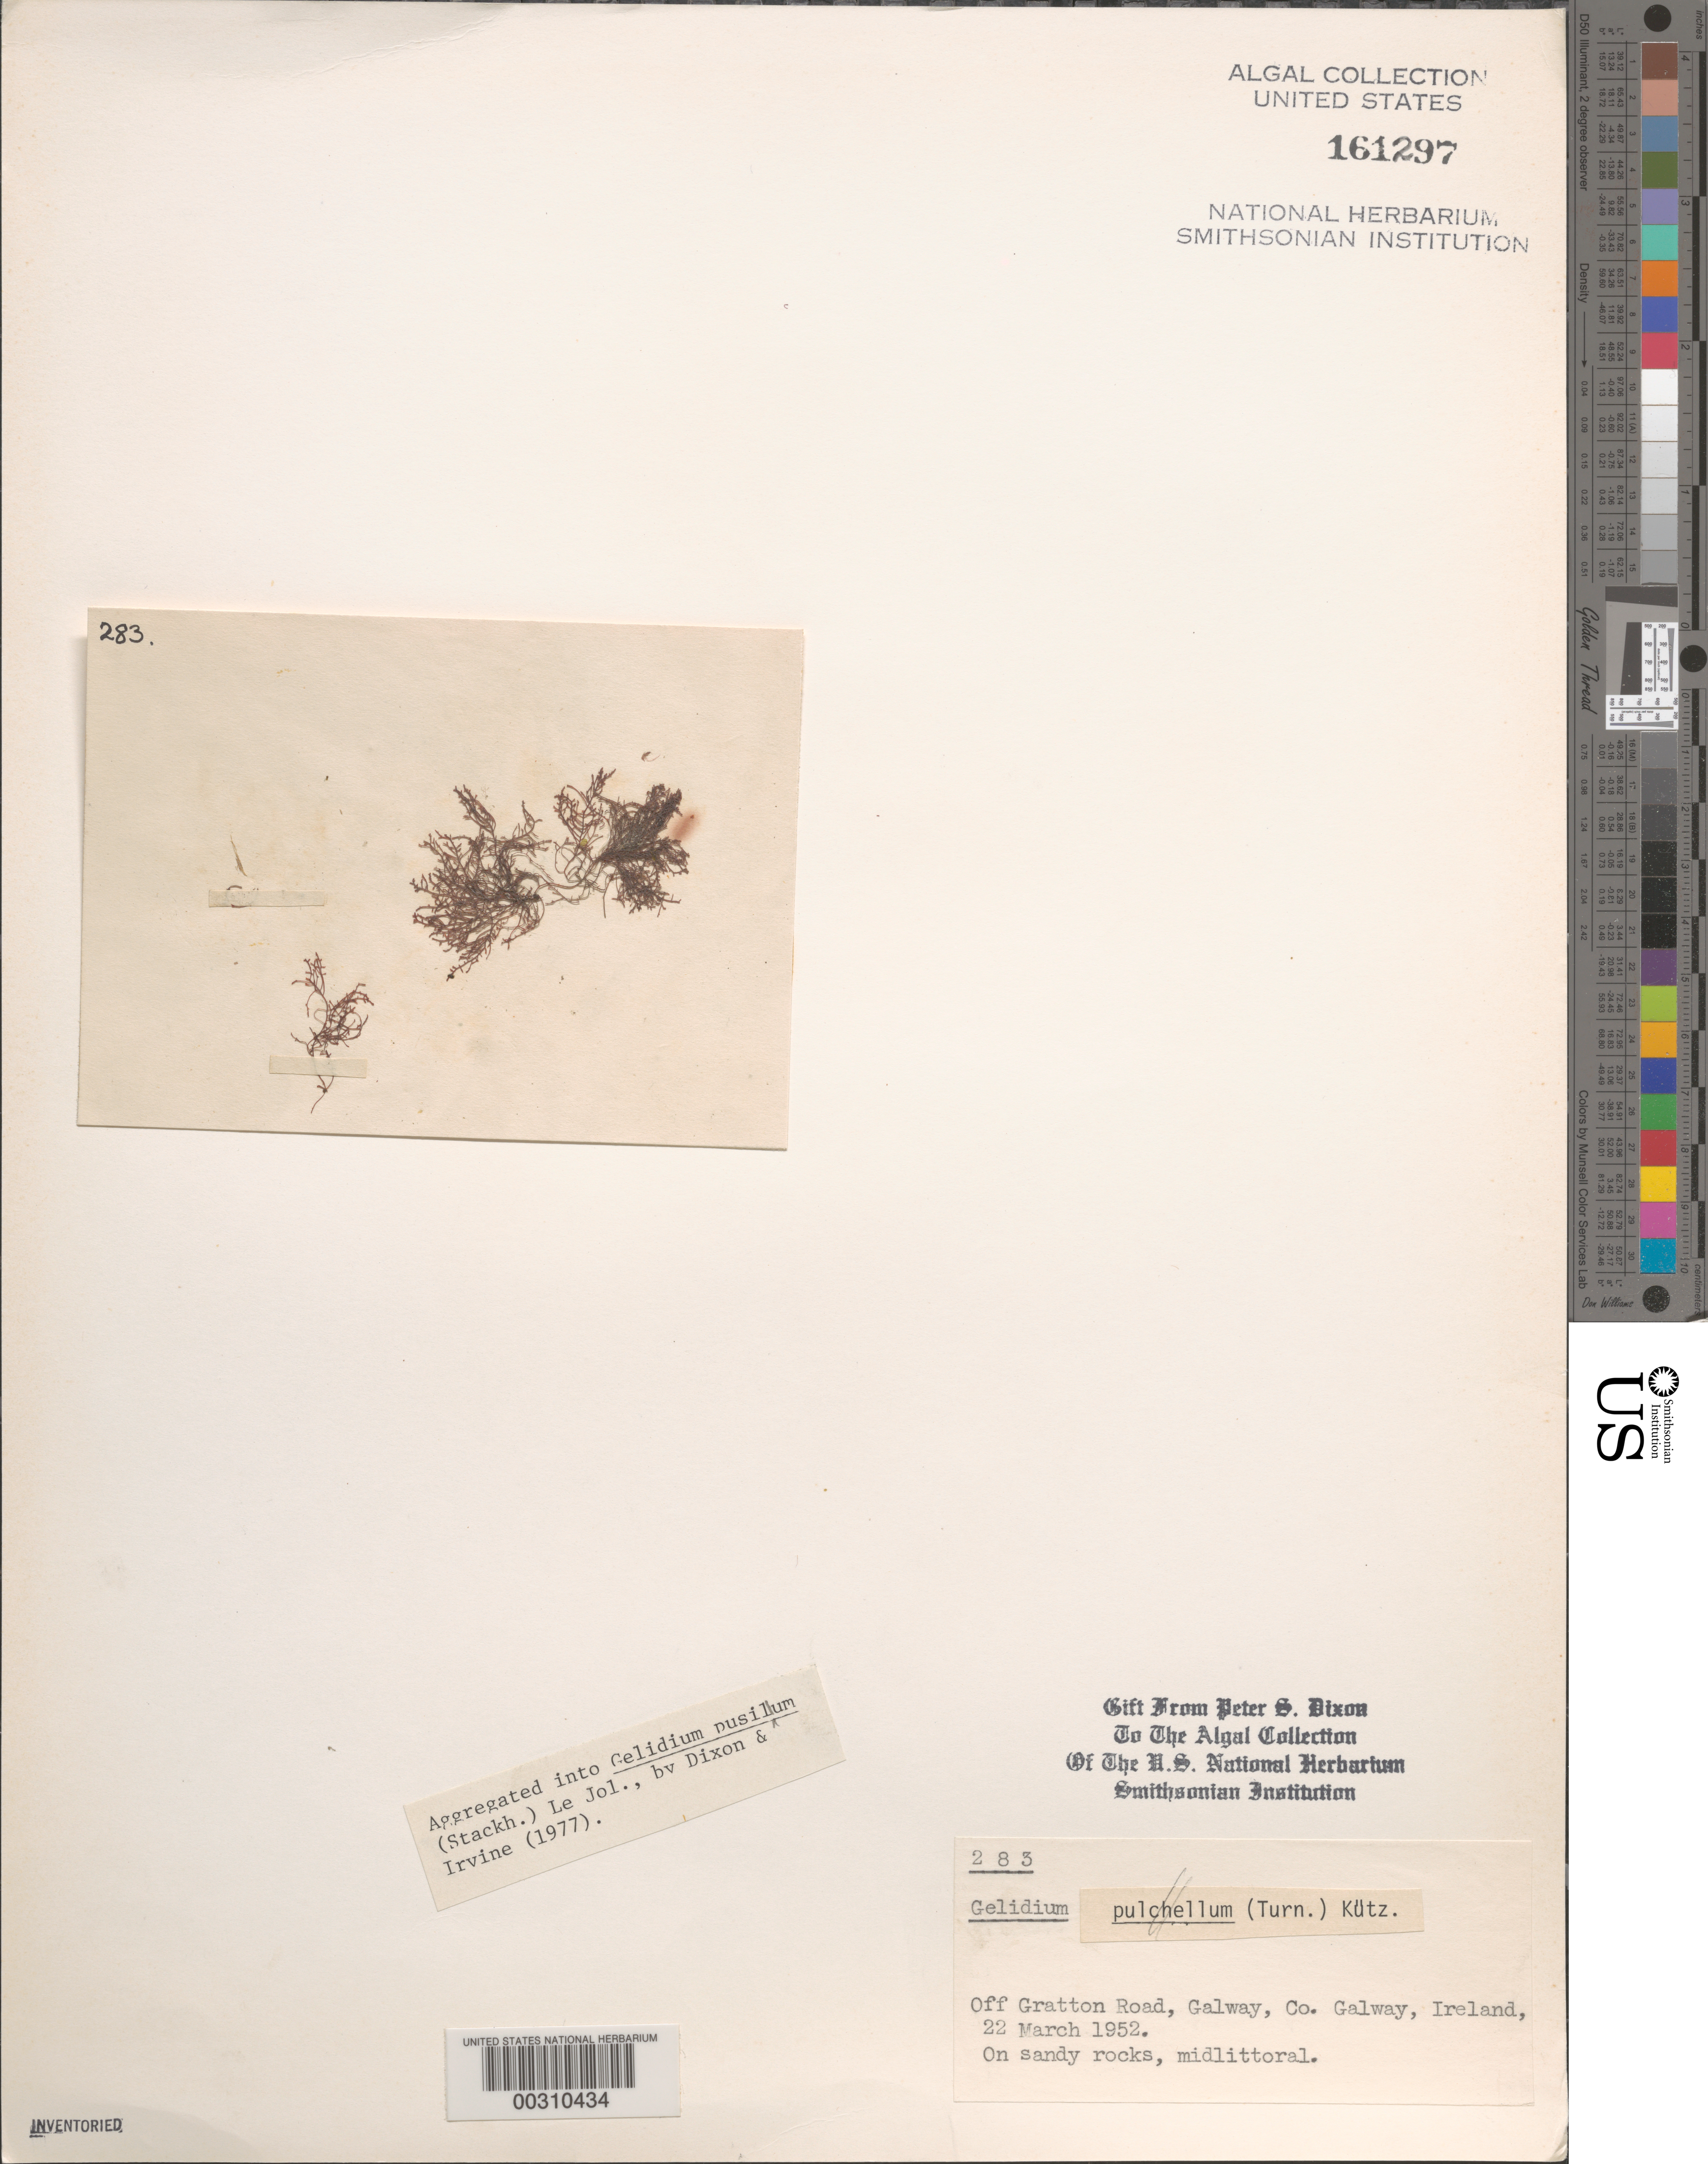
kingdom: Plantae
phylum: Rhodophyta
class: Florideophyceae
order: Gelidiales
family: Gelidiaceae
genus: Gelidium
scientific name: Gelidium pusillum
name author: (Stackh.) Le Jol.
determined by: Dixon, P. S.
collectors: P. S. Dixon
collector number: PSD 283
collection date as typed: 22 Mar 1952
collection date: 1952-03-22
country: Ireland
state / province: Connaught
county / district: Galway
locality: Galway, off Gratton Road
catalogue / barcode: US 161297